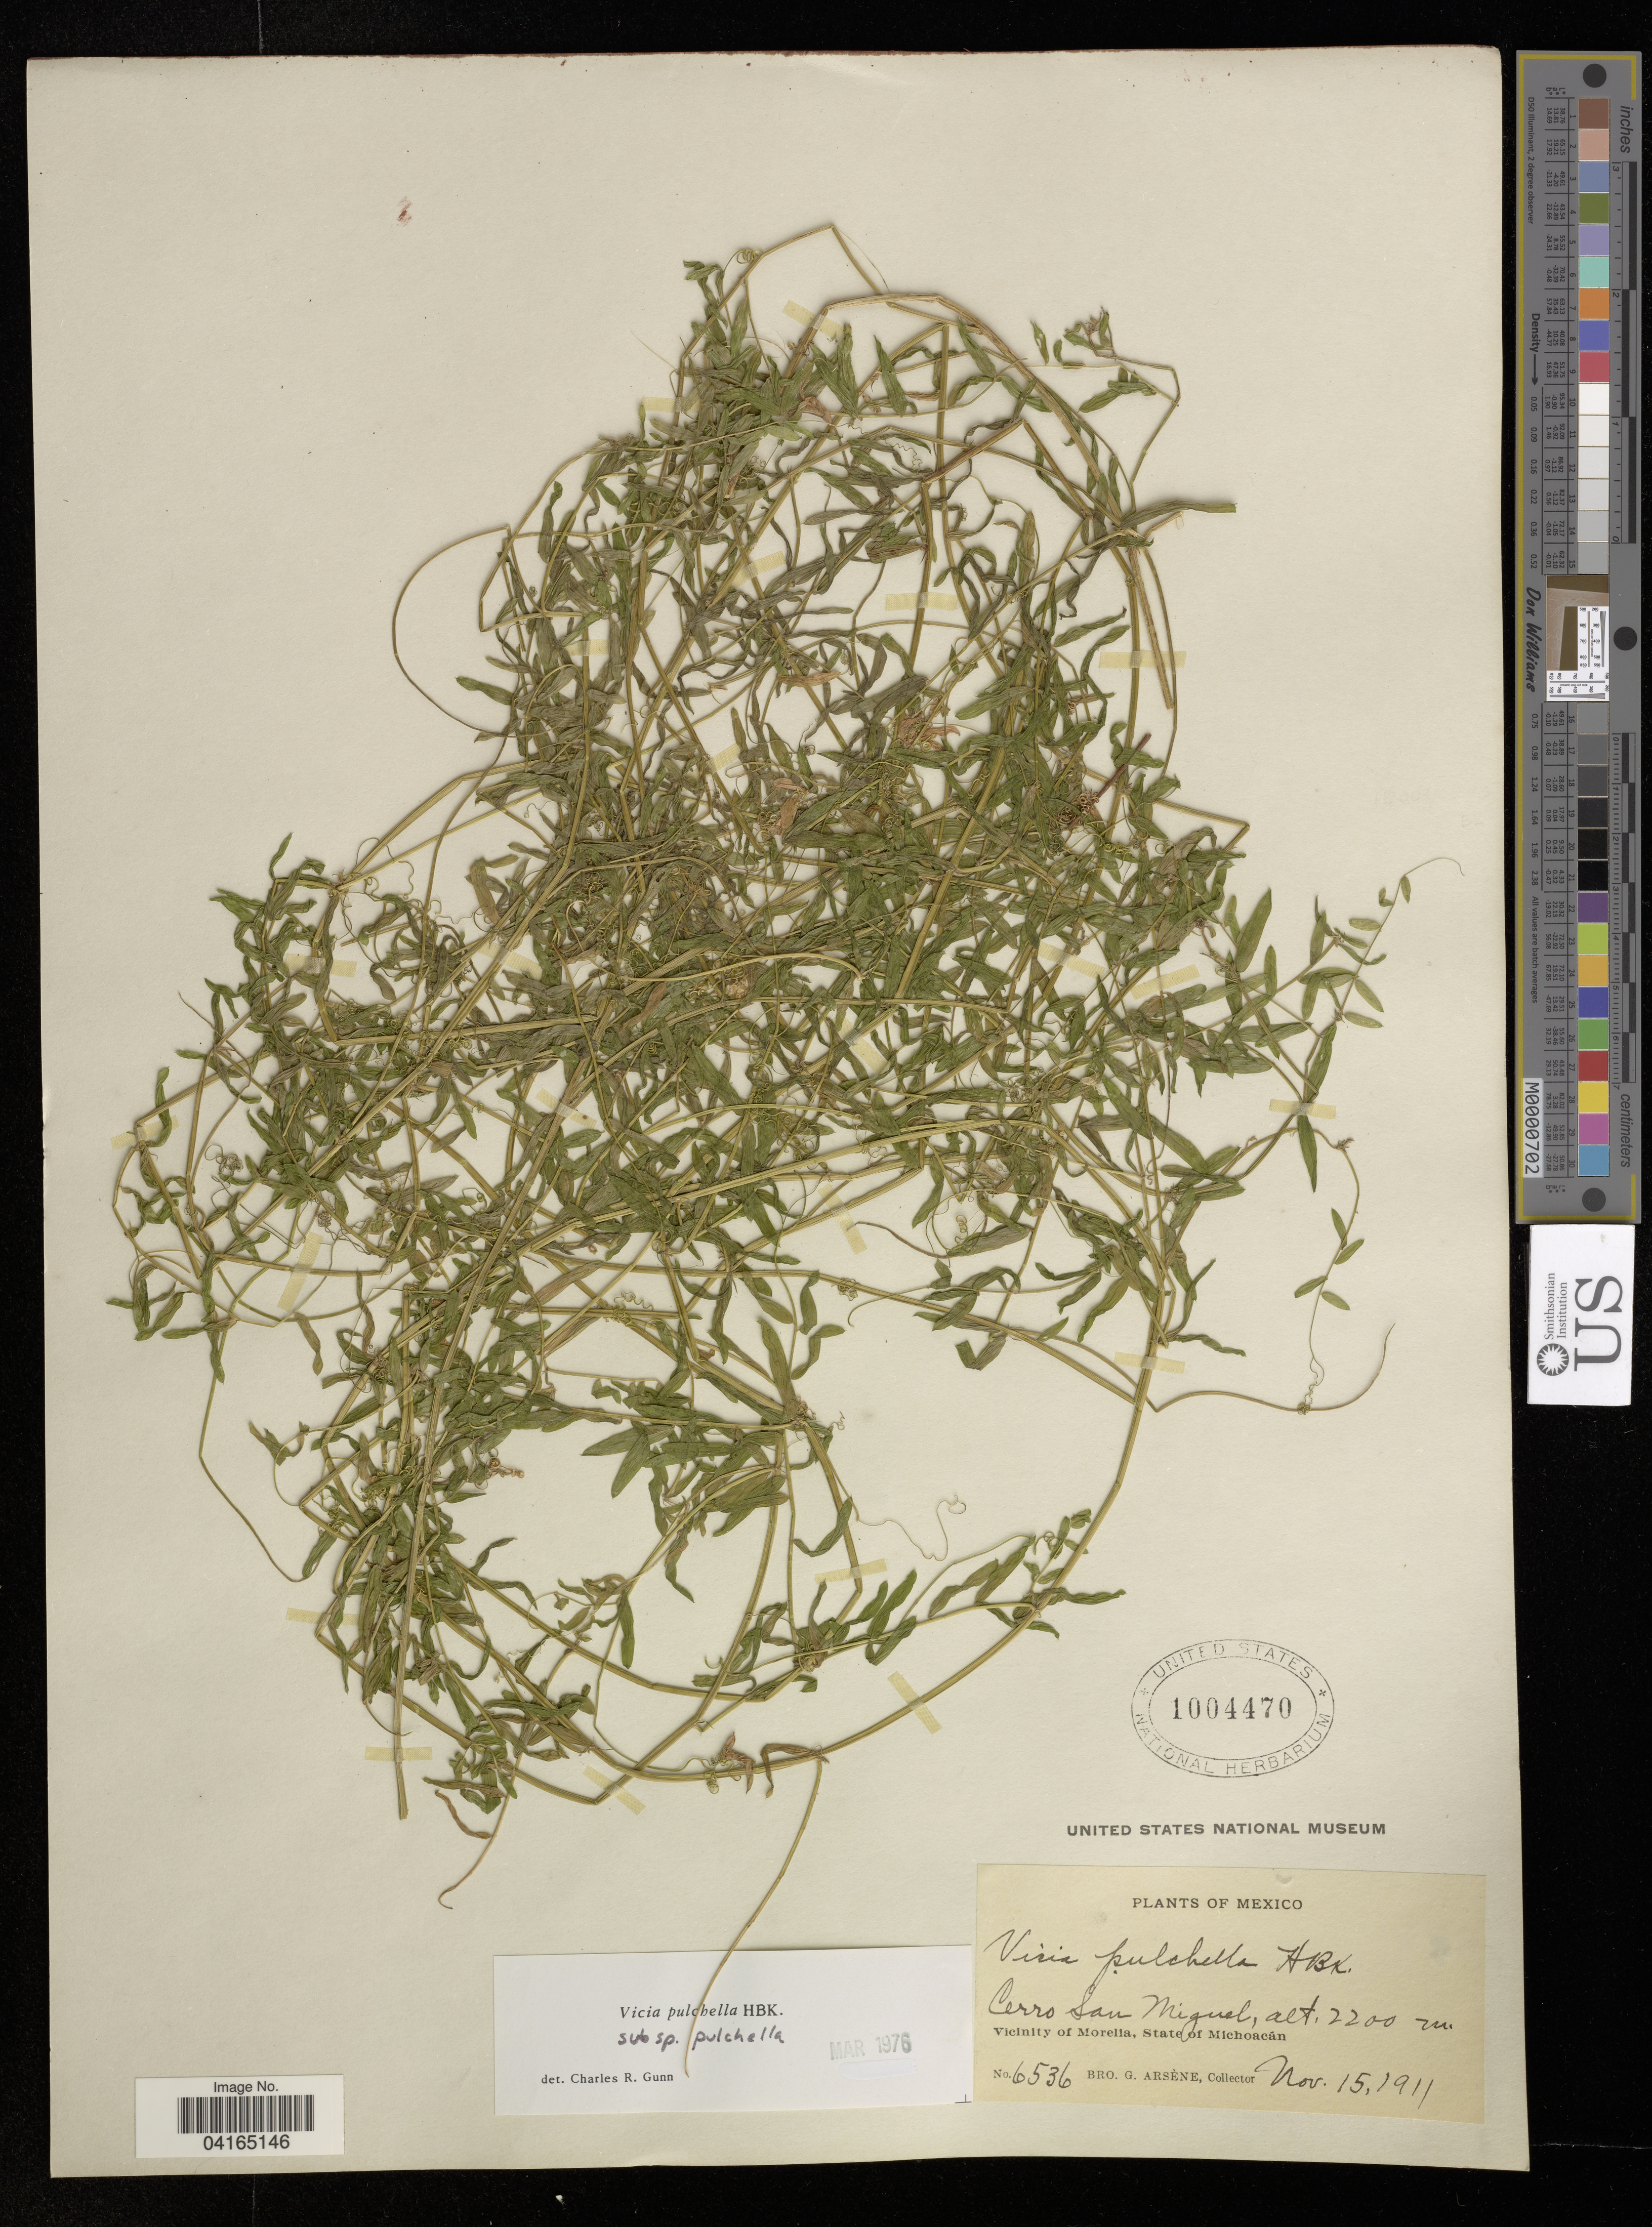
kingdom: Plantae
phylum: Tracheophyta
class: Magnoliopsida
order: Fabales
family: Fabaceae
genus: Vicia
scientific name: Vicia pulchella subsp. pulchella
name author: Kunth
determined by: Hechenleitner, Paulina, RBG Edinburgh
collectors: Bro. G. Arsène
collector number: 6536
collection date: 1911-11-15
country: Mexico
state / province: Michoacán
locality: Cerro San Miguel. Vicinity of Morelia.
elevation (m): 2200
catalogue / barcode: US 1004470